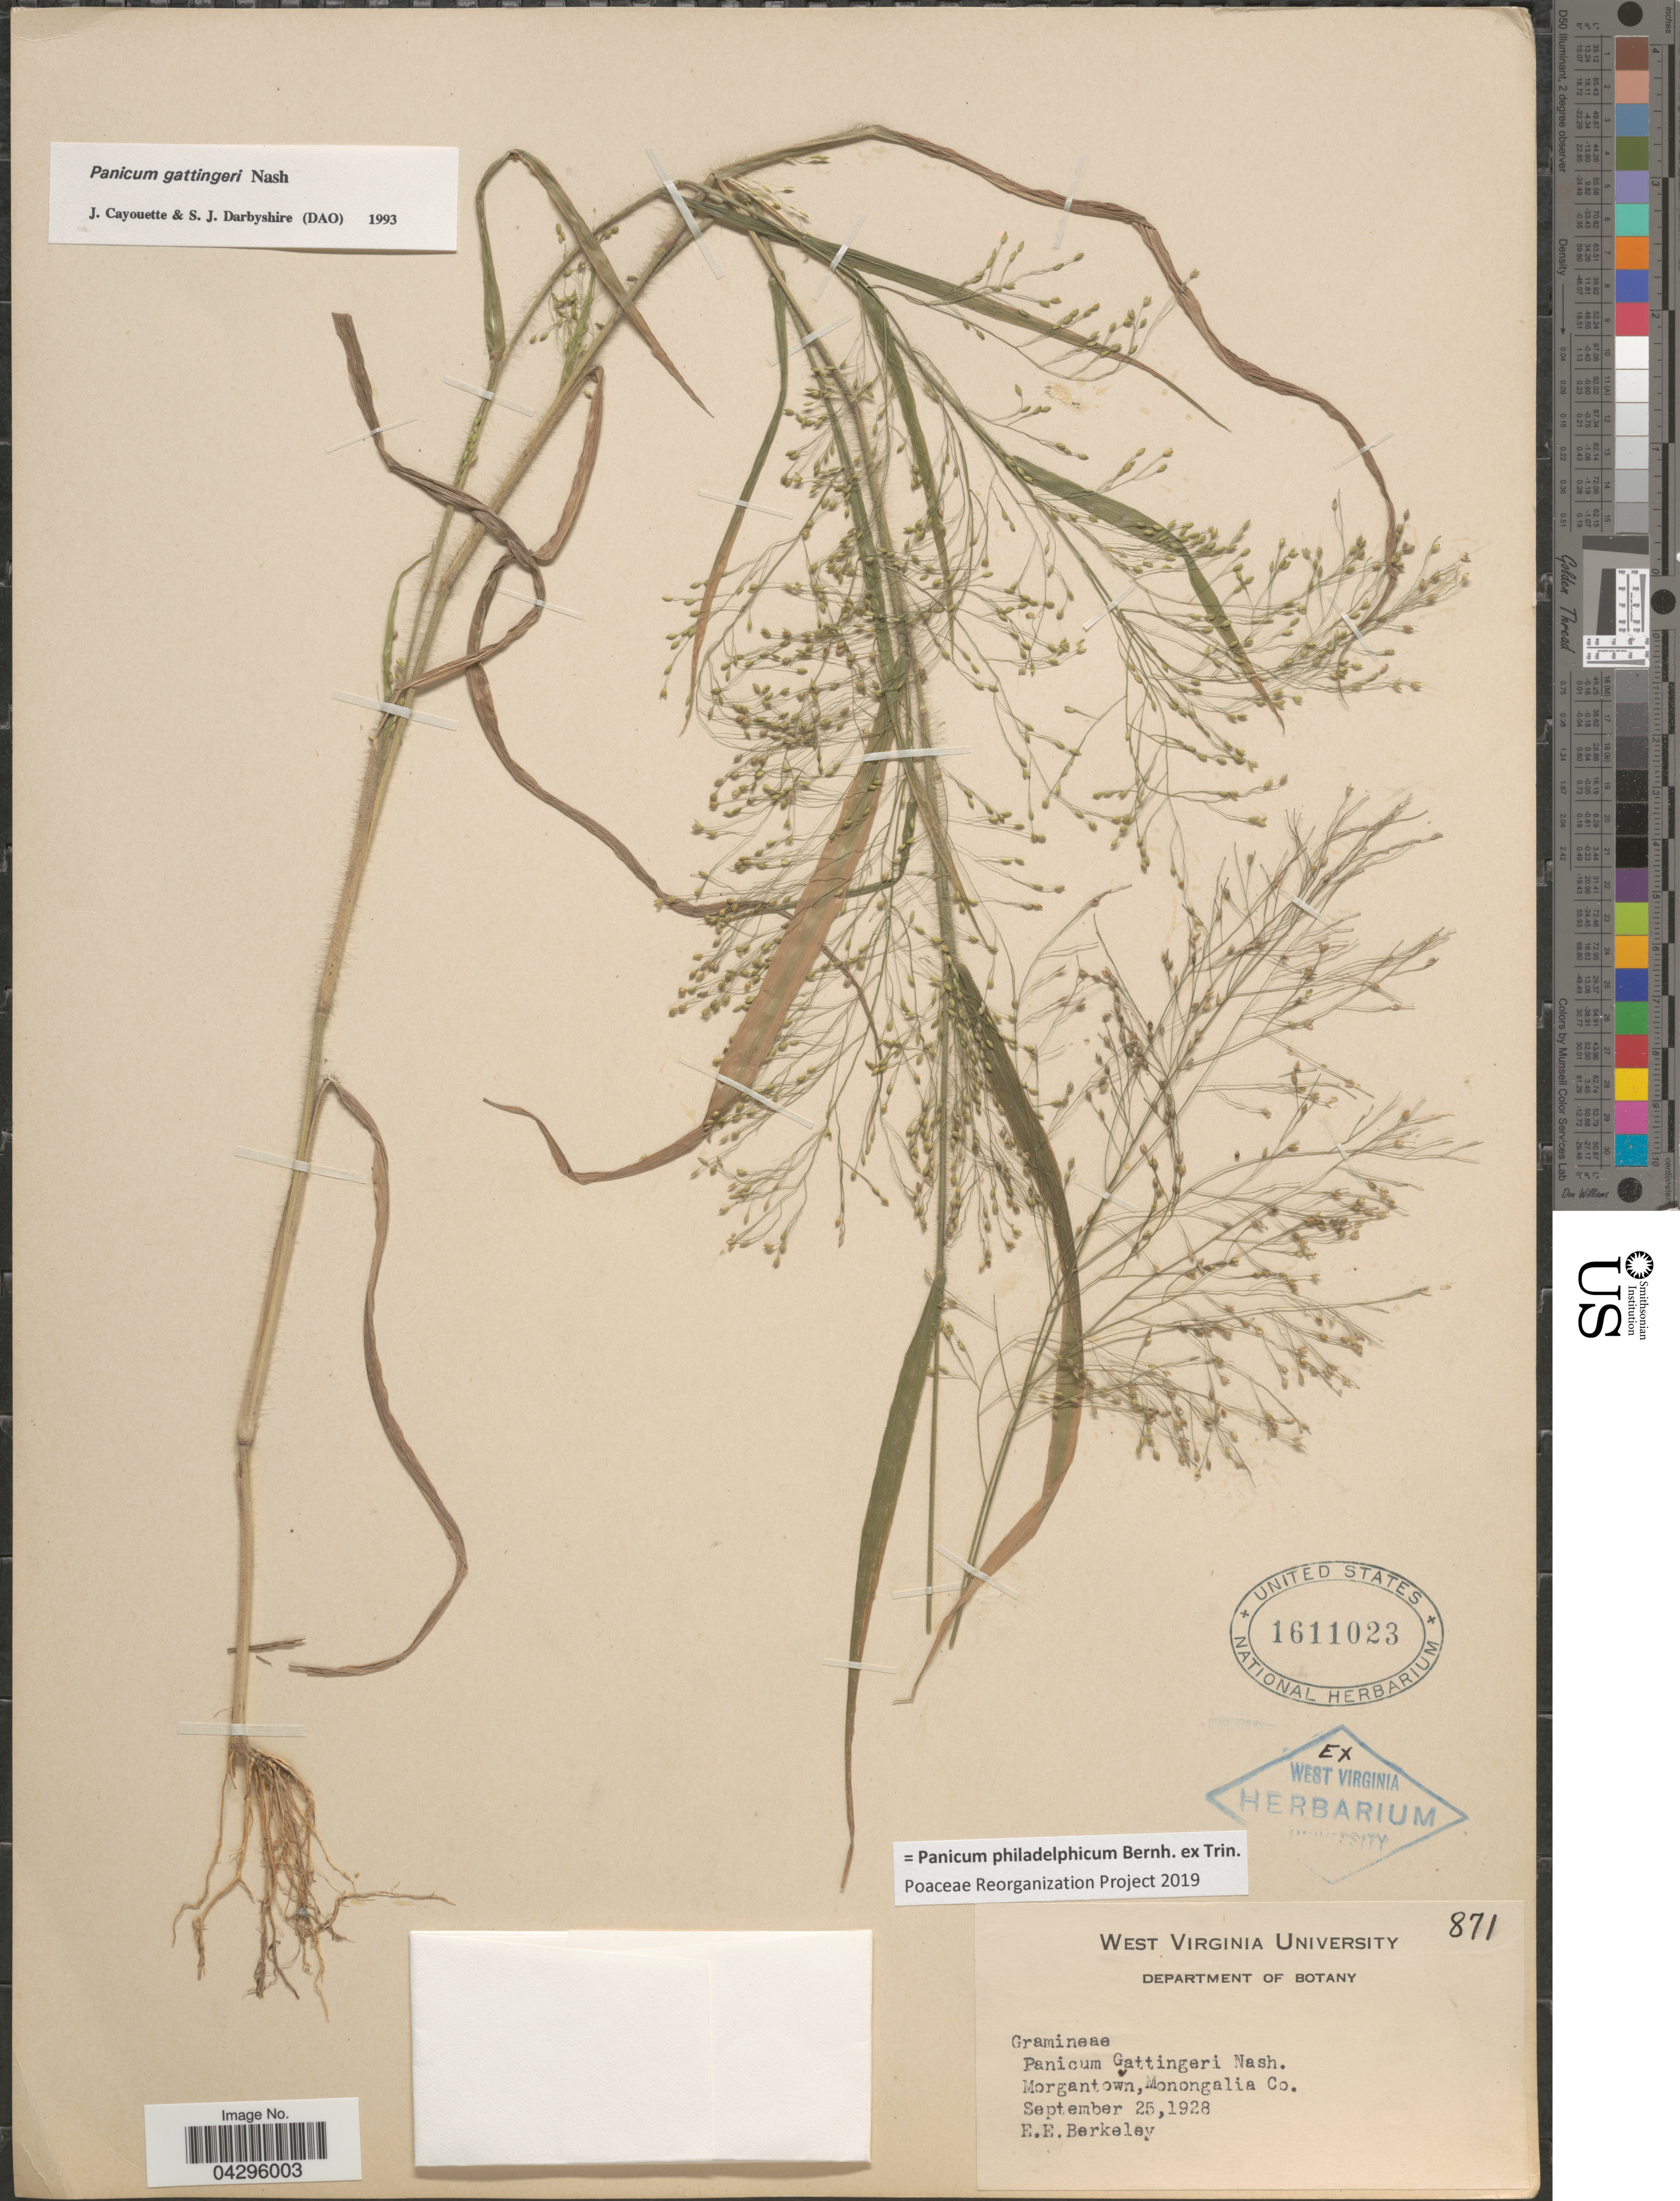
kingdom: Plantae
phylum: Tracheophyta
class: Liliopsida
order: Poales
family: Poaceae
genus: Panicum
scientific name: Panicum philadelphicum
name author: Bernh. ex Trin.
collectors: E. Berkley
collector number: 871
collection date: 1928-09-25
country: United States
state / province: West Virginia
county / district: Monongalia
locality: Morgantown, Monongalia Co.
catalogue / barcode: US 1611023